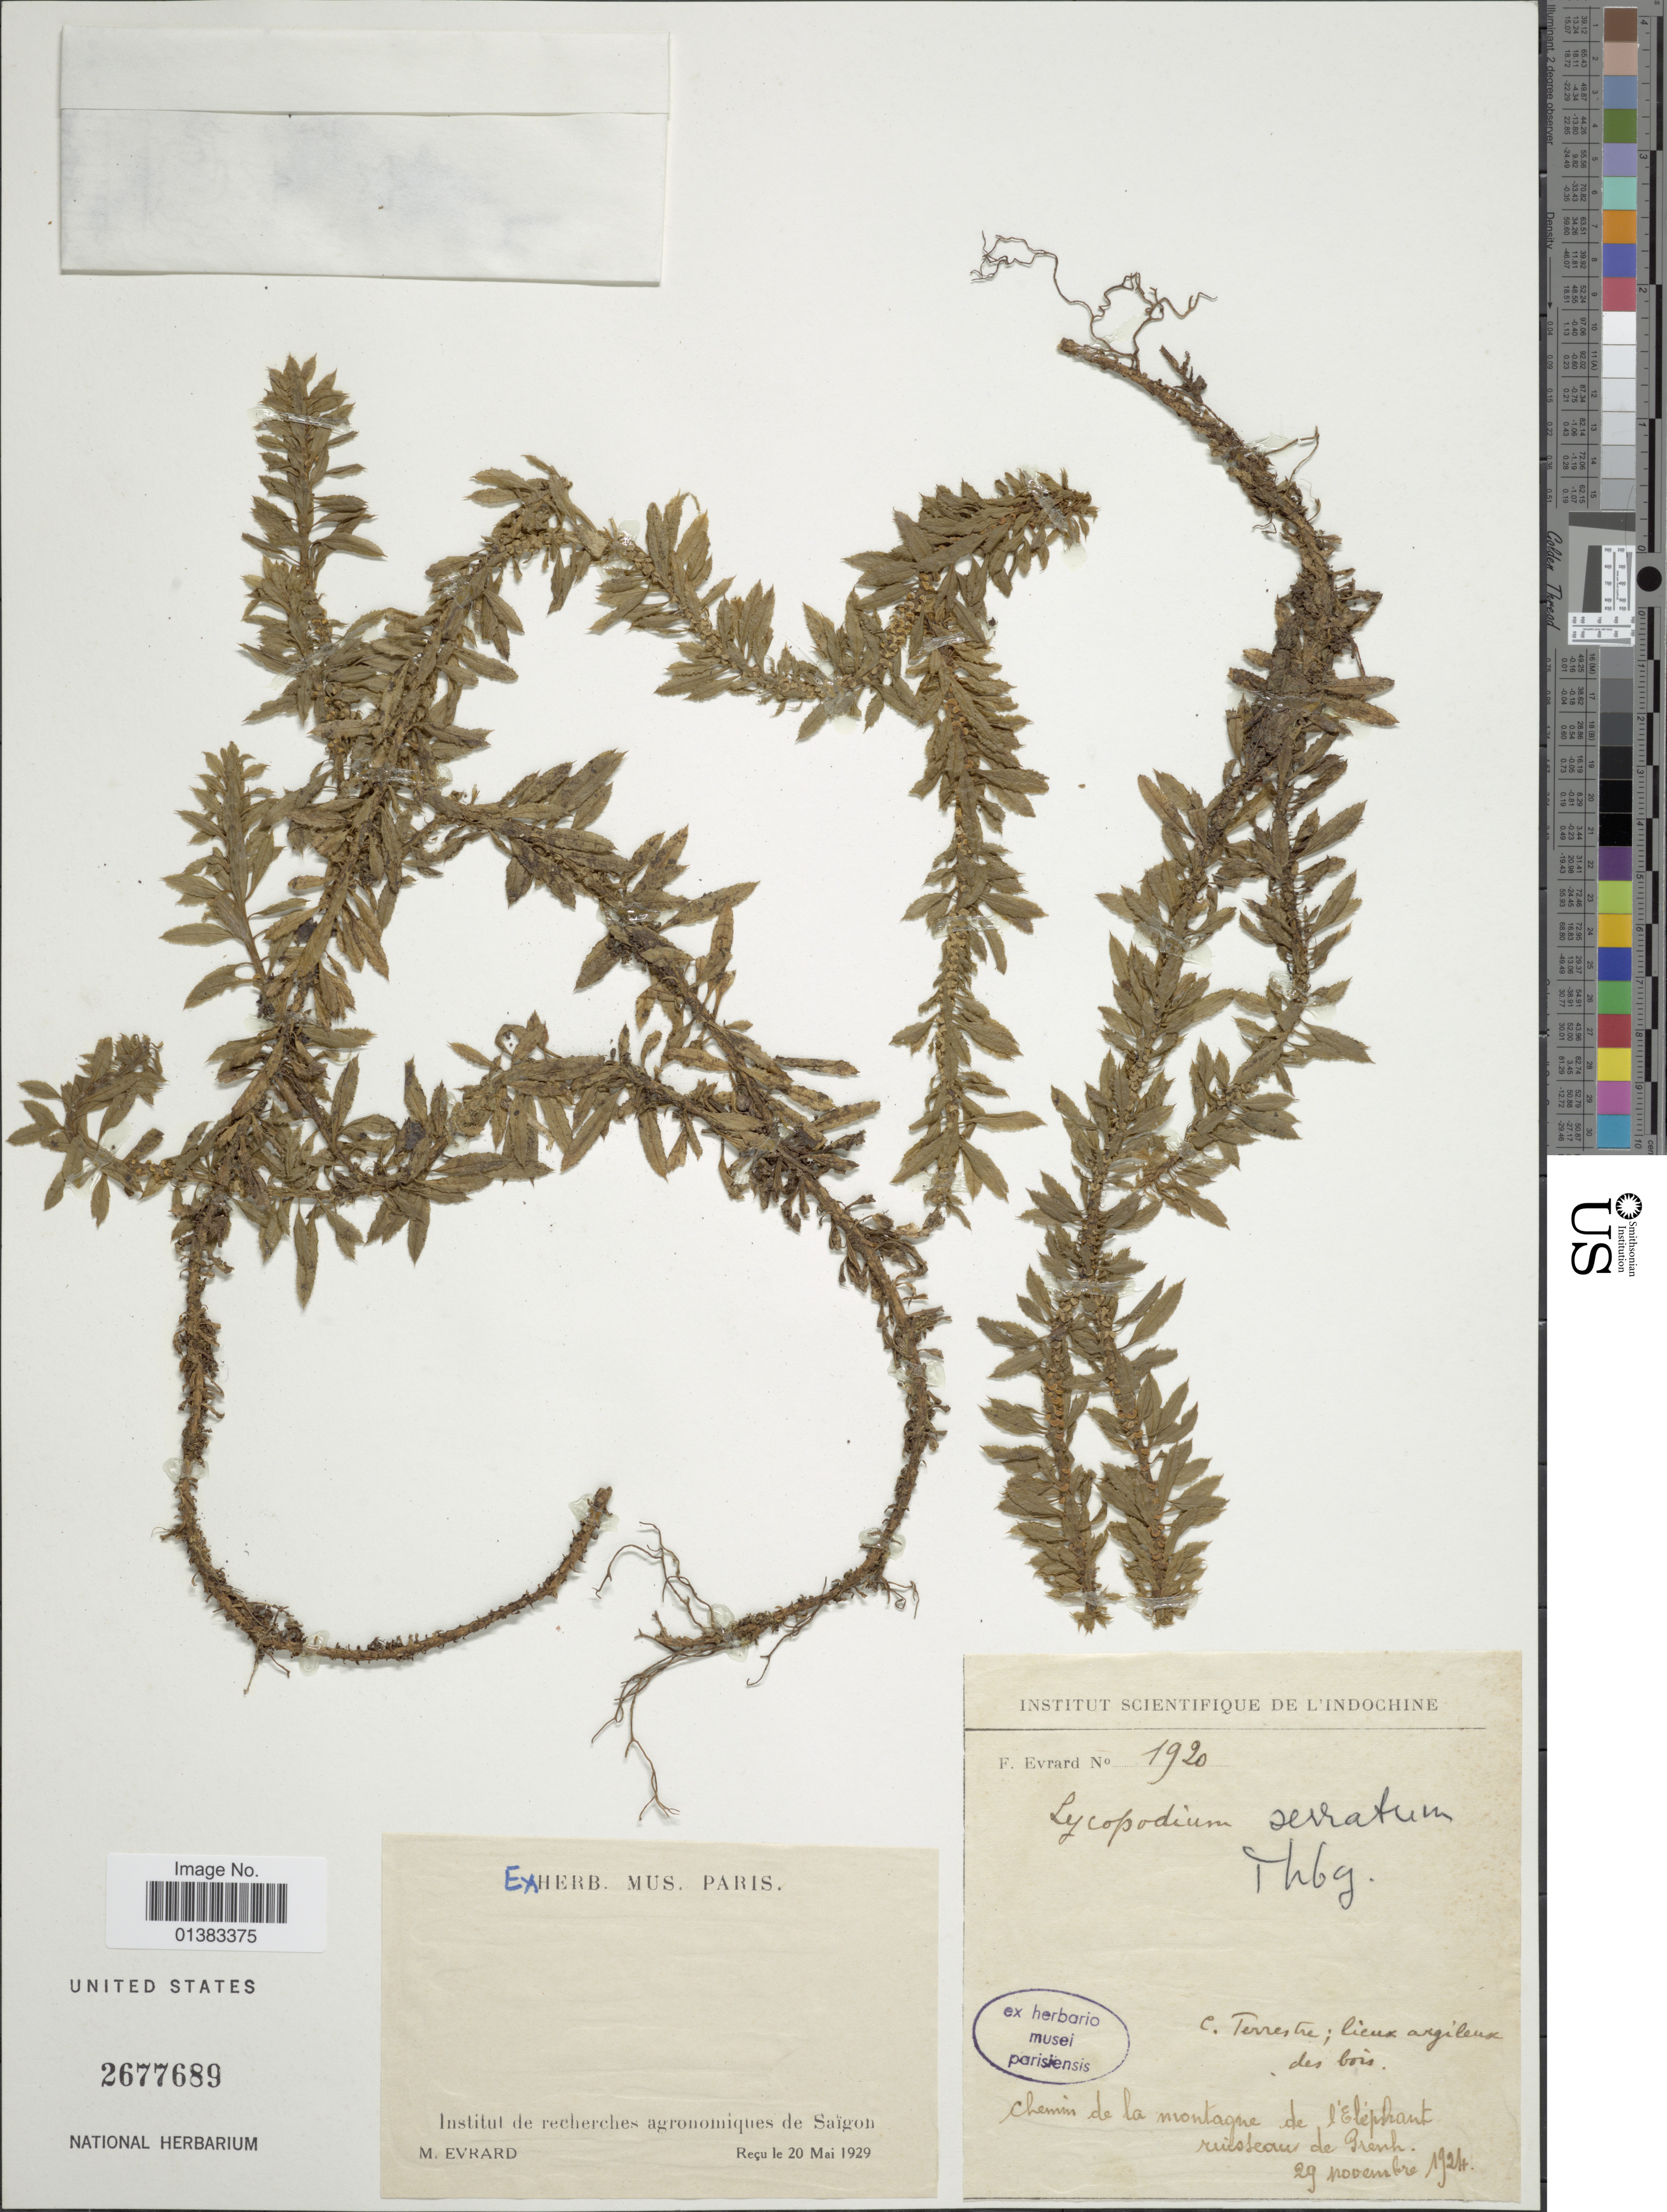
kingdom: Plantae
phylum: Tracheophyta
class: Lycopodiopsida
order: Lycopodiales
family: Lycopodiaceae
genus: Huperzia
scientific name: Huperzia serrata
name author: (Thunb.) Trevis.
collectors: F. Evrard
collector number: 1920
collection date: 1924-11-29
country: Vietnam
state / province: Lam Dong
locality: Chemin de la montagne de l'Elephant ruisseau de Prenh [interpreted]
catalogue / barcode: US 2677689